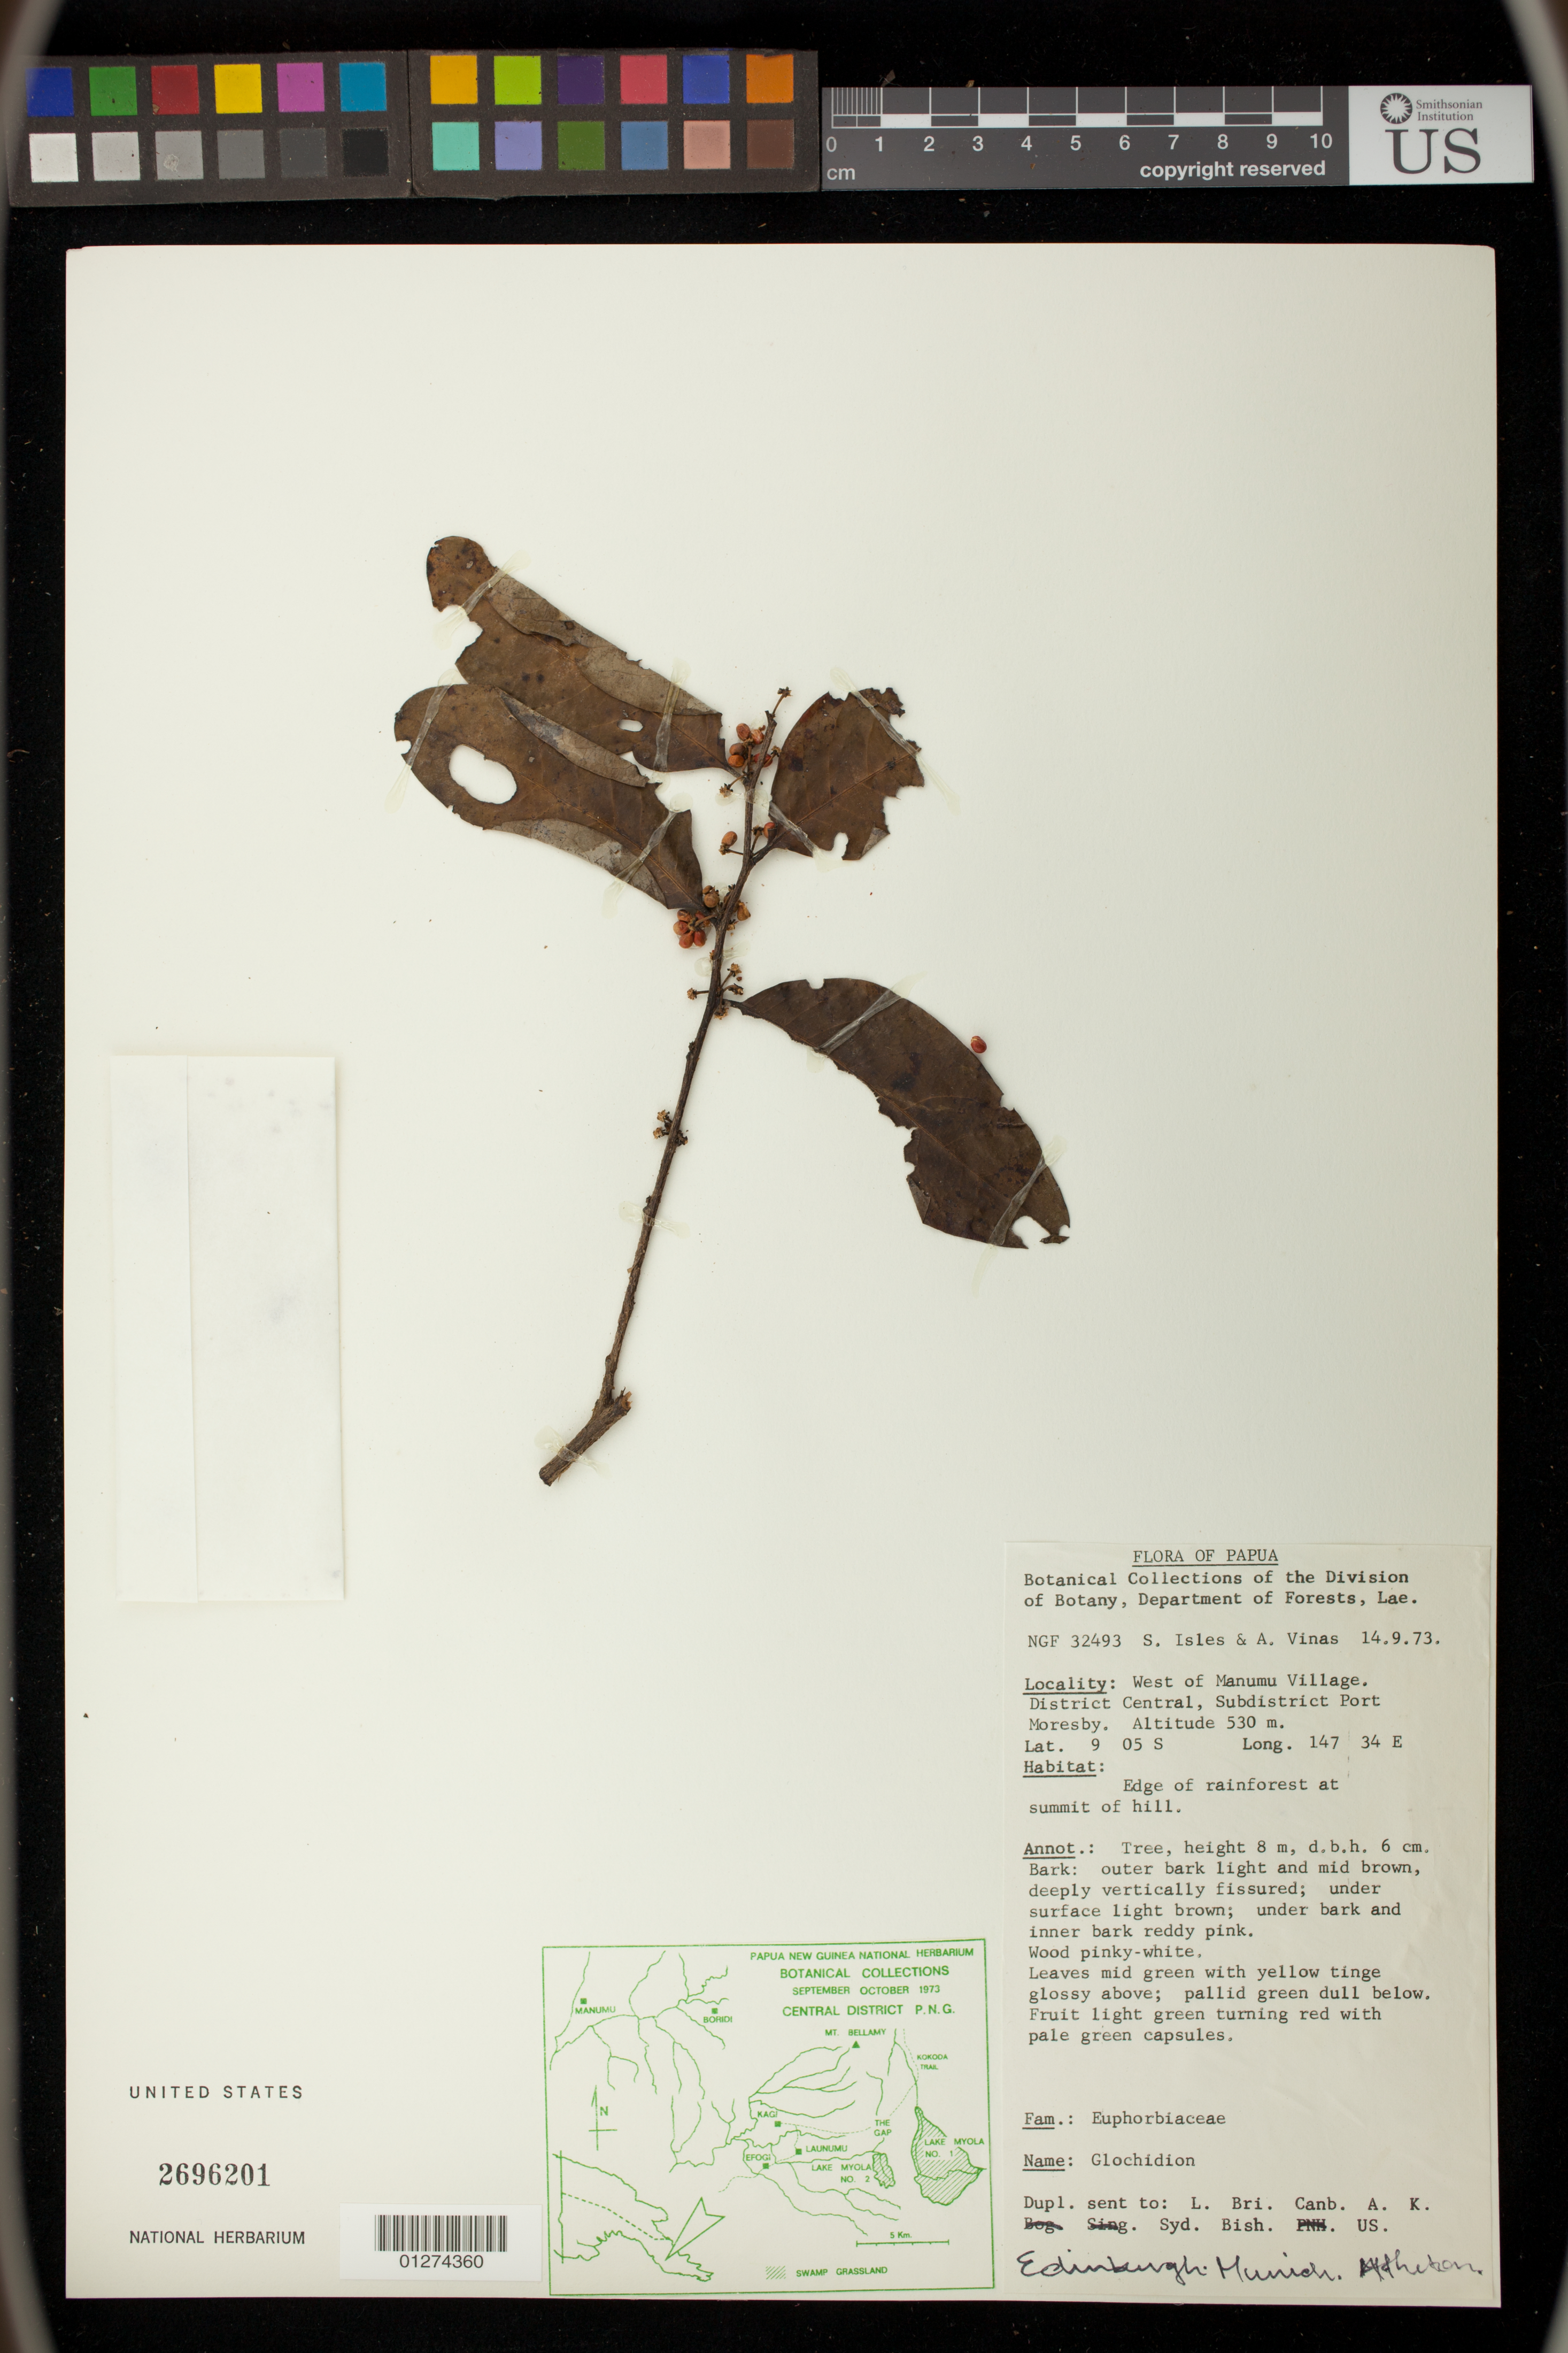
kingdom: Plantae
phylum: Tracheophyta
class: Magnoliopsida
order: Malpighiales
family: Phyllanthaceae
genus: Glochidion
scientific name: Glochidion sp.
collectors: R. Isles & N. Vinas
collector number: NGF 32493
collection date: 1973-09-14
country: Papua New Guinea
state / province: National Capital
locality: West of Manumu village. District Central, subdistrict Port Moresby.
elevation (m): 530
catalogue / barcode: US 2696201